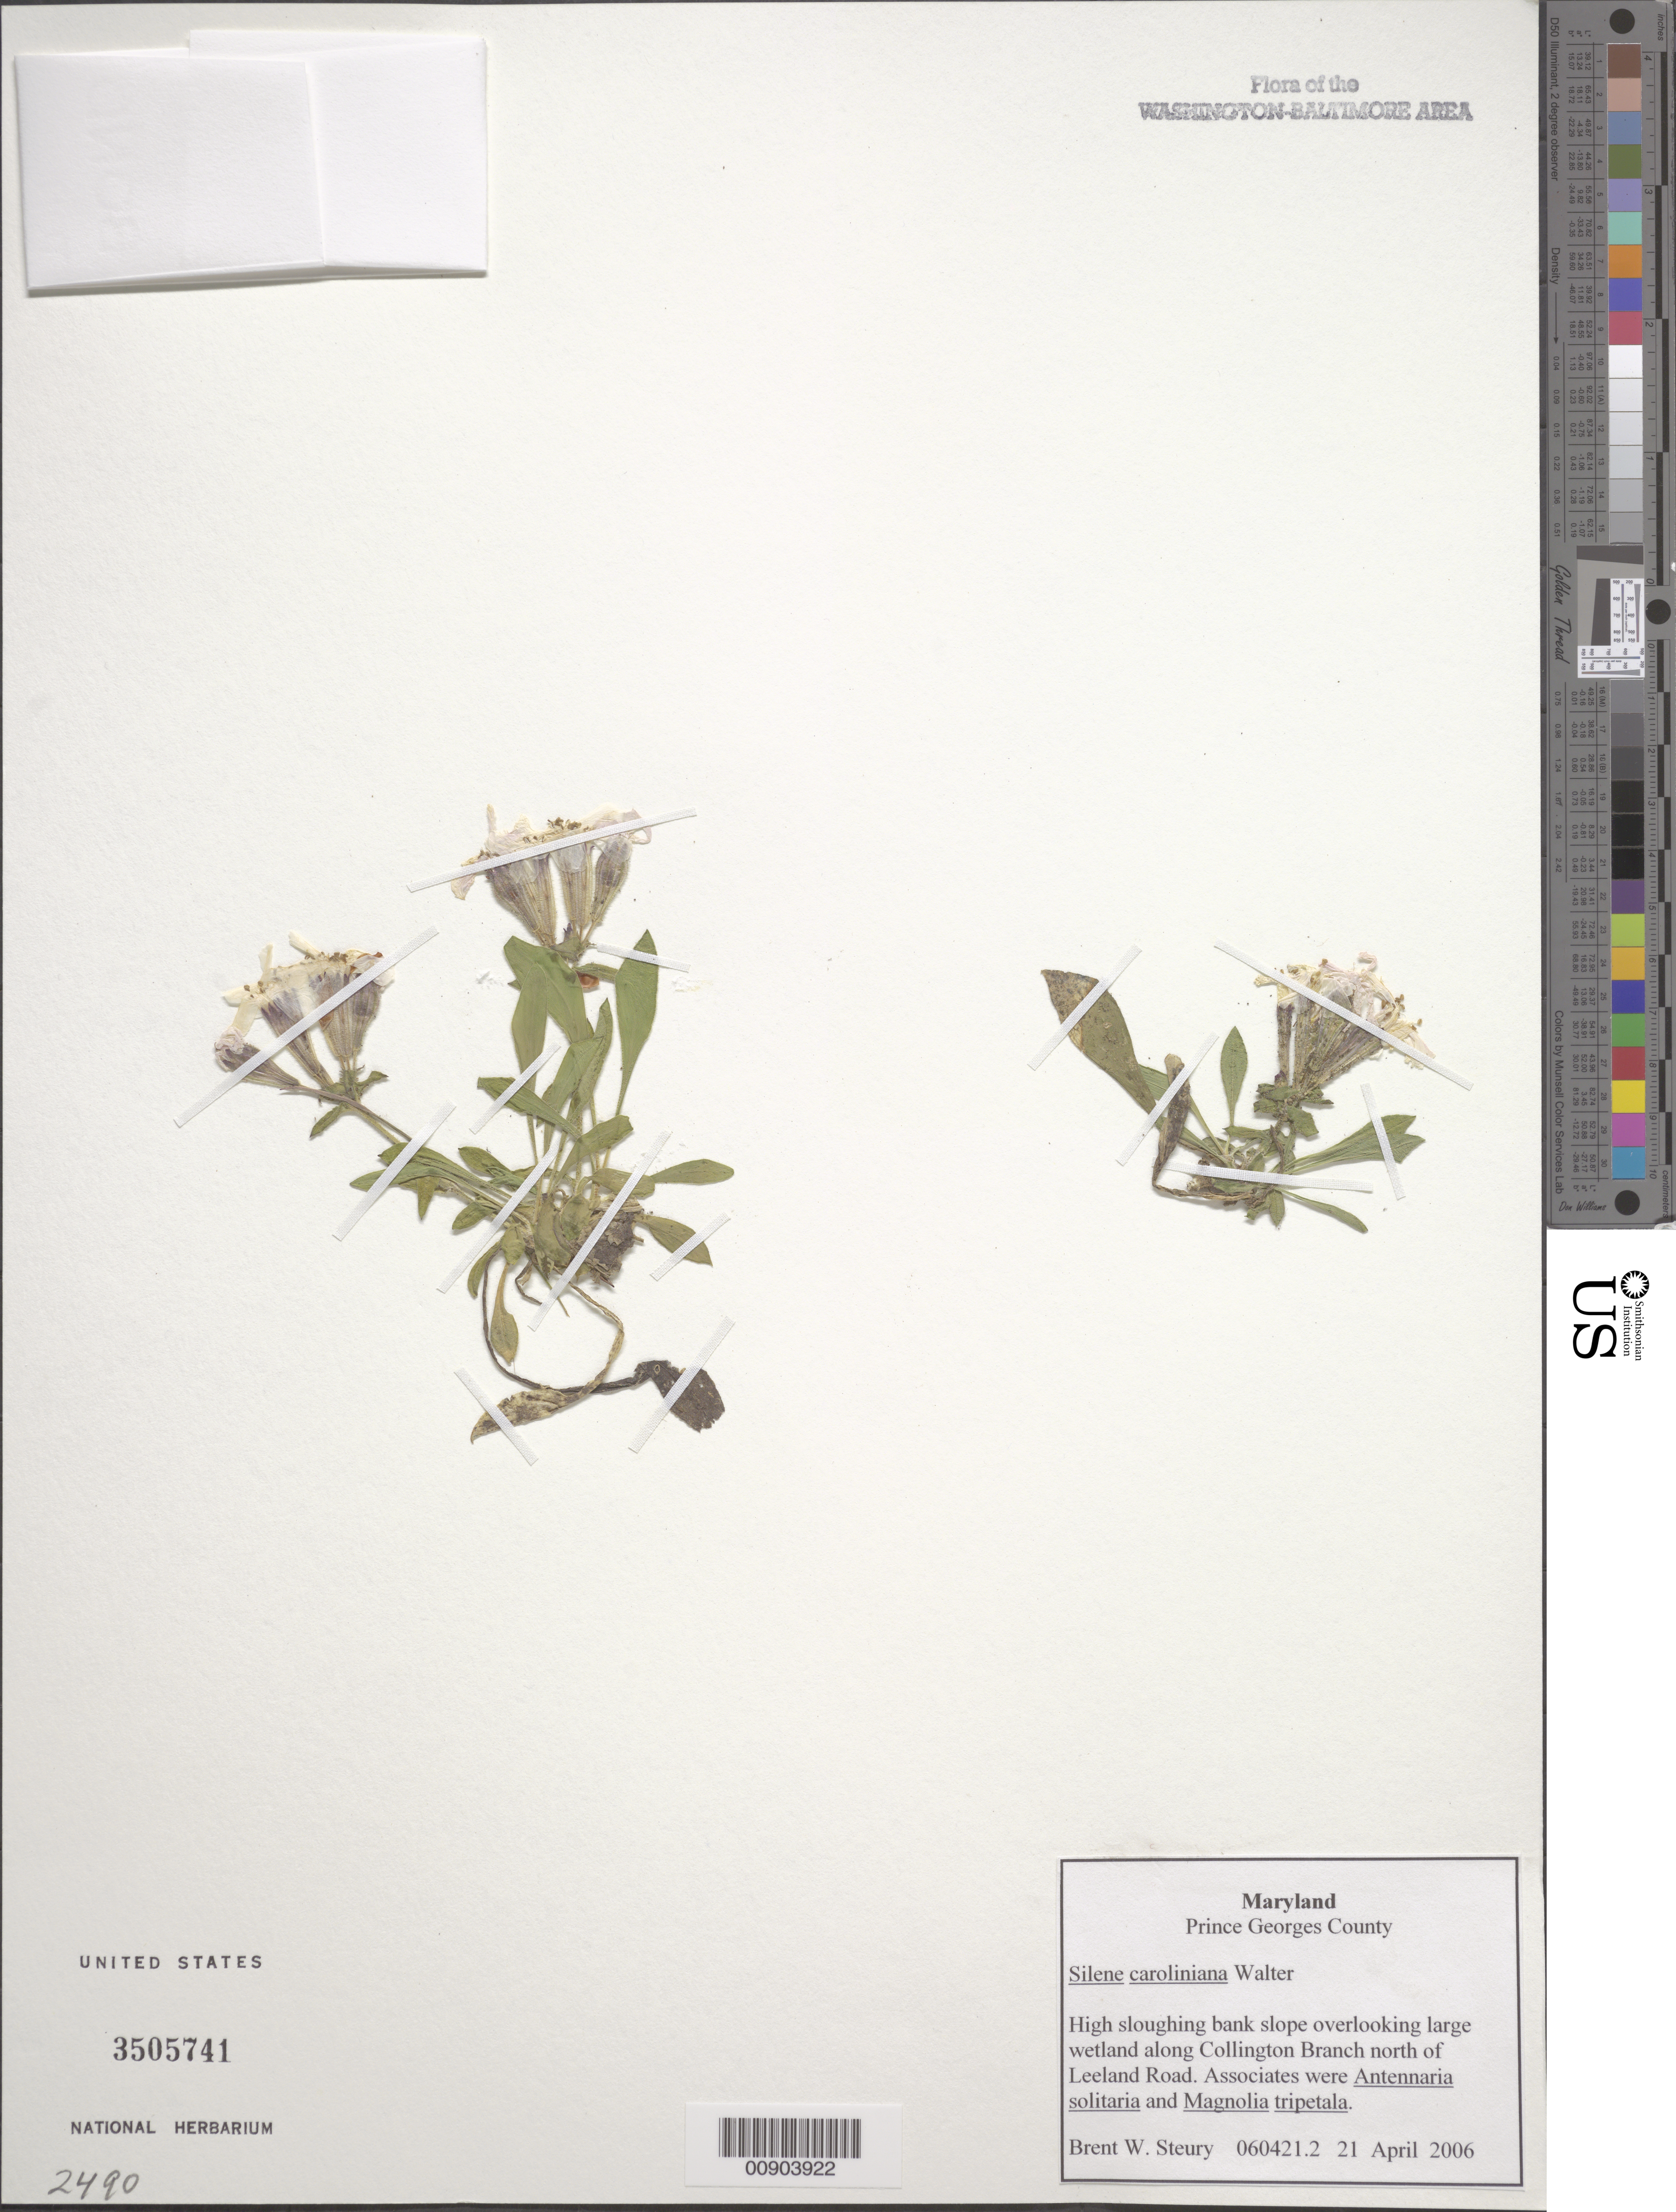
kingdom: Plantae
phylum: Tracheophyta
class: Magnoliopsida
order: Caryophyllales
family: Caryophyllaceae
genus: Silene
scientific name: Silene caroliniana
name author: Walter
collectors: B. Steury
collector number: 060421.2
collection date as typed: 21 April 2006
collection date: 2006-04-21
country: United States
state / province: Maryland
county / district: Prince George's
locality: Along Collington Branch north of Leeland Road.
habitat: High sloughing bank slope overlooking large wetland.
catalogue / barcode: US 3505741